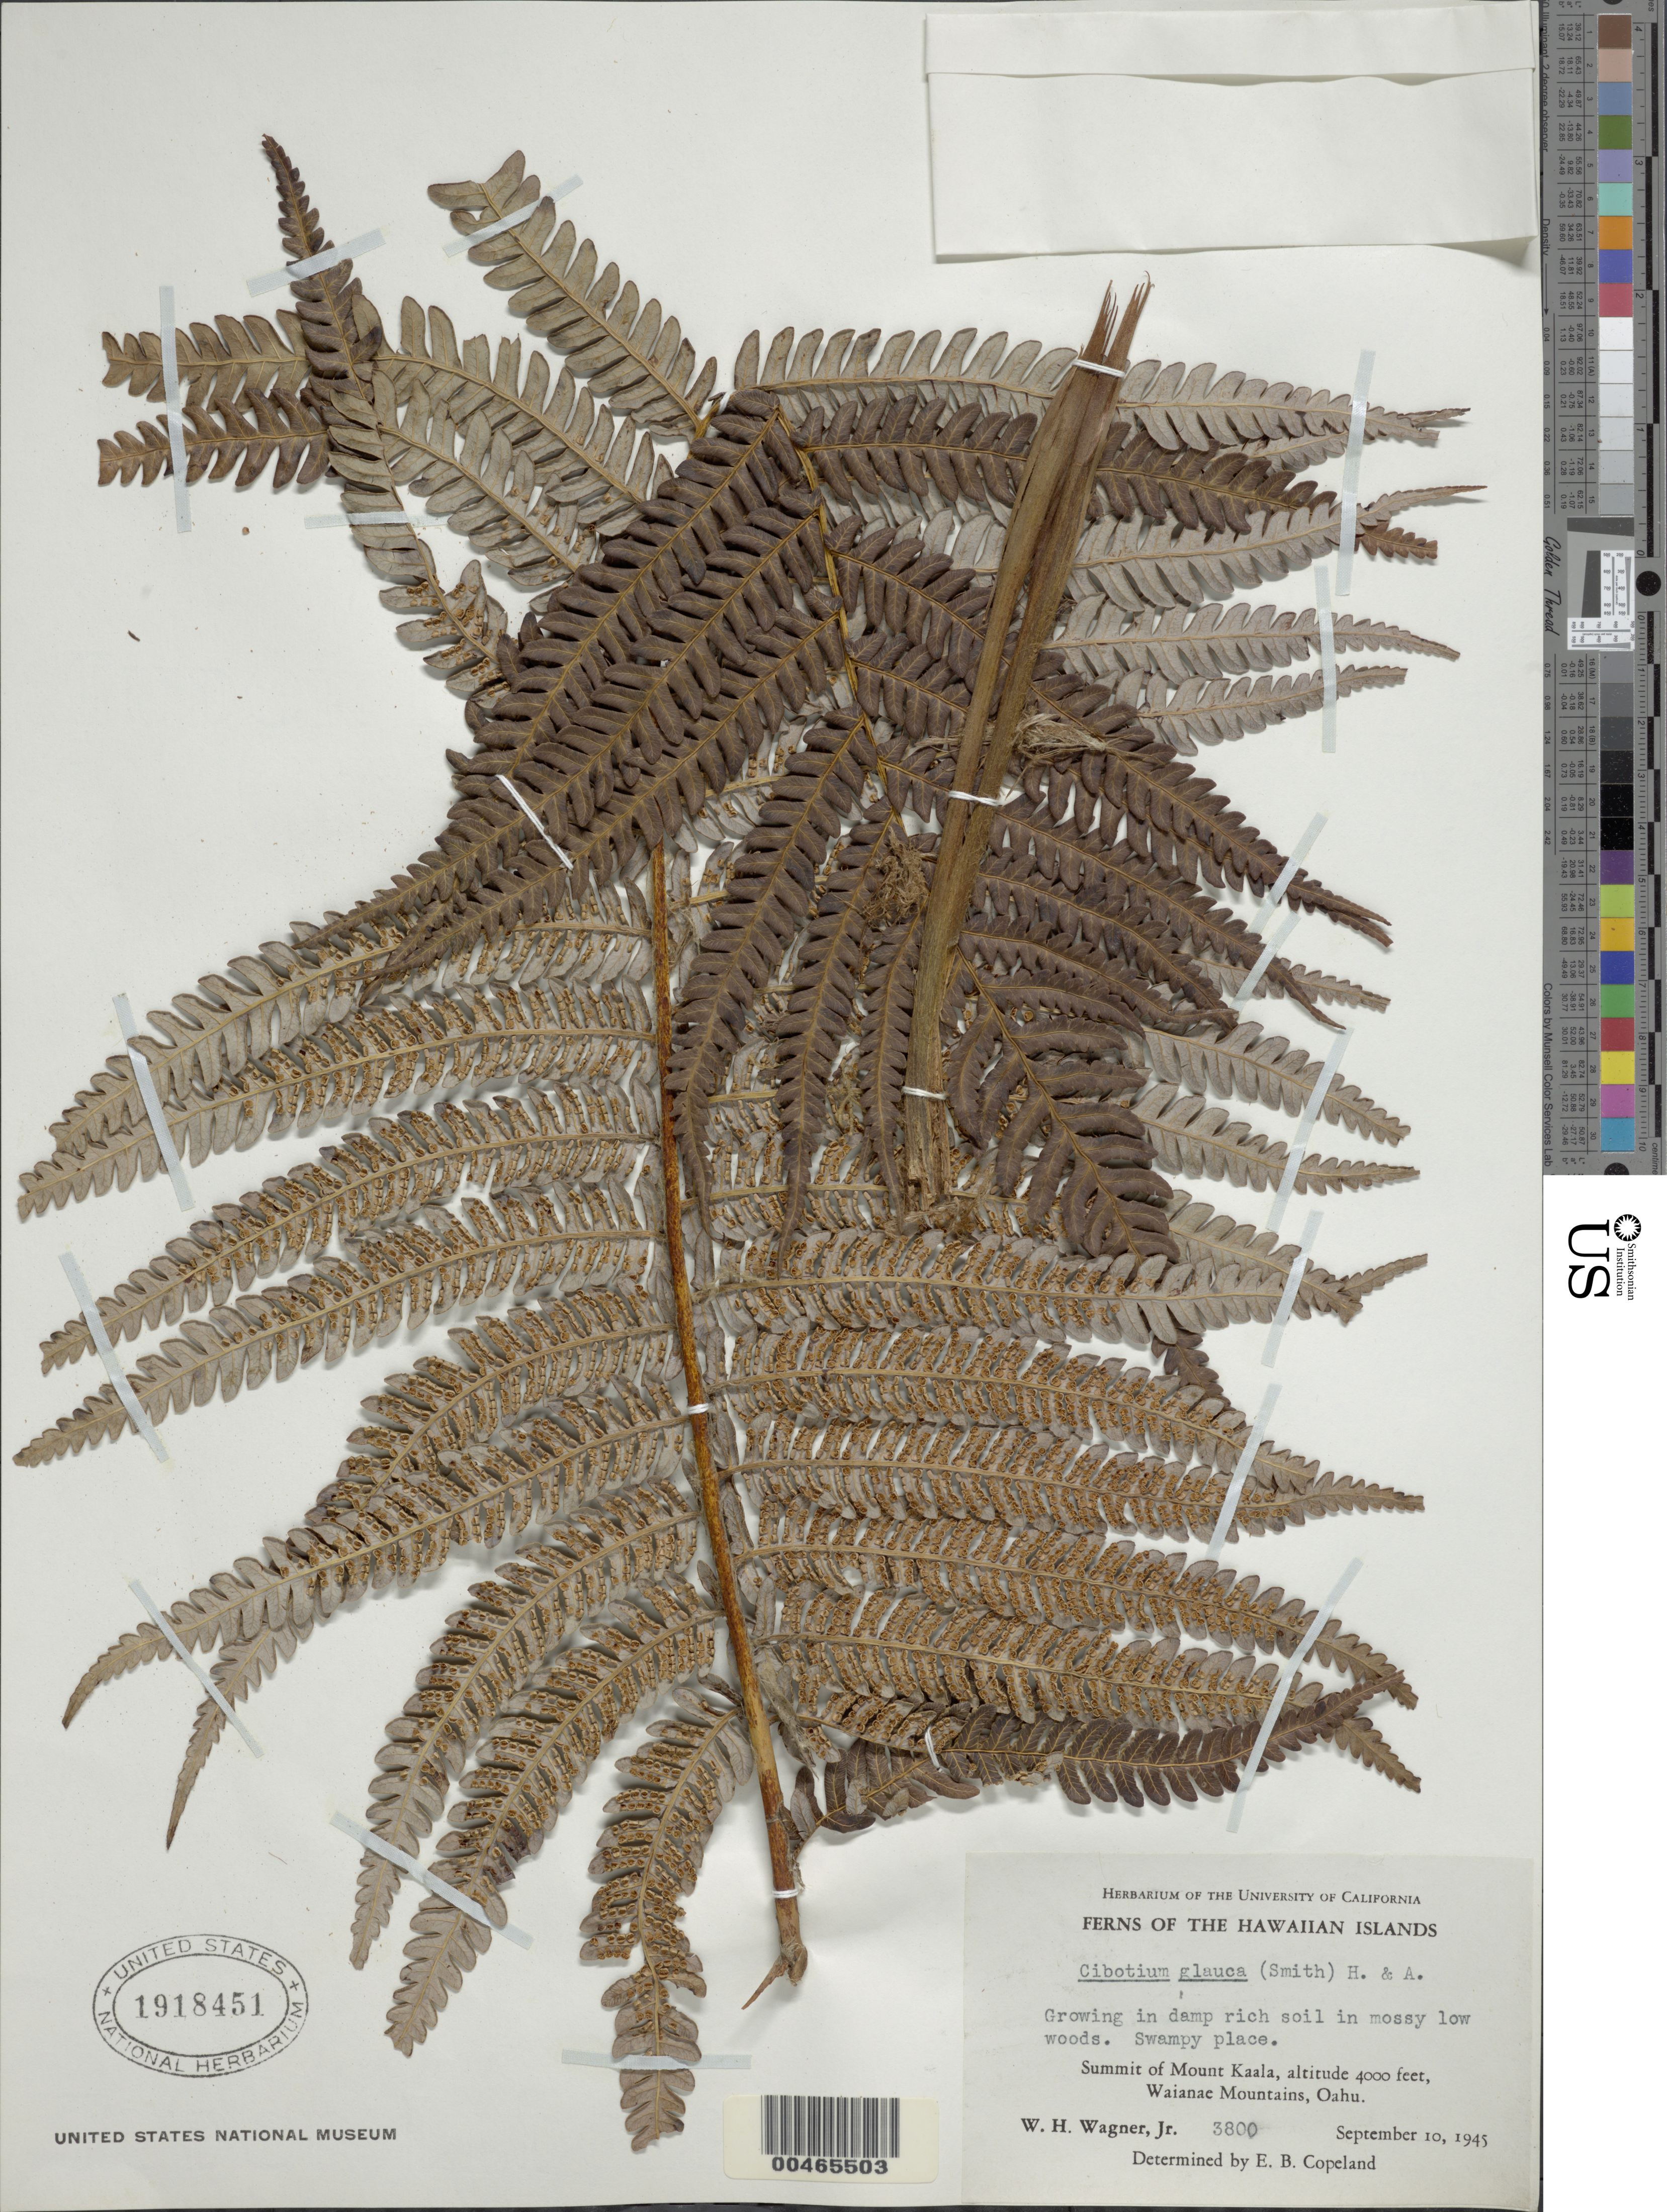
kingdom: Plantae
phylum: Tracheophyta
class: Polypodiopsida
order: Cyatheales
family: Cibotiaceae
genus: Cibotium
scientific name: Cibotium glaucum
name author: (Sm.) Hook. & Arn.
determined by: Copeland, E. B.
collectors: W. H. Wagner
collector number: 3800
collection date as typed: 10 Sep 1945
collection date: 1945-09-10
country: United States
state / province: Hawaii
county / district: Honolulu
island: Oahu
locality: Summit of Mount Kaala, Waianae Mts.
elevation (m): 1219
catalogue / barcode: US 1918451